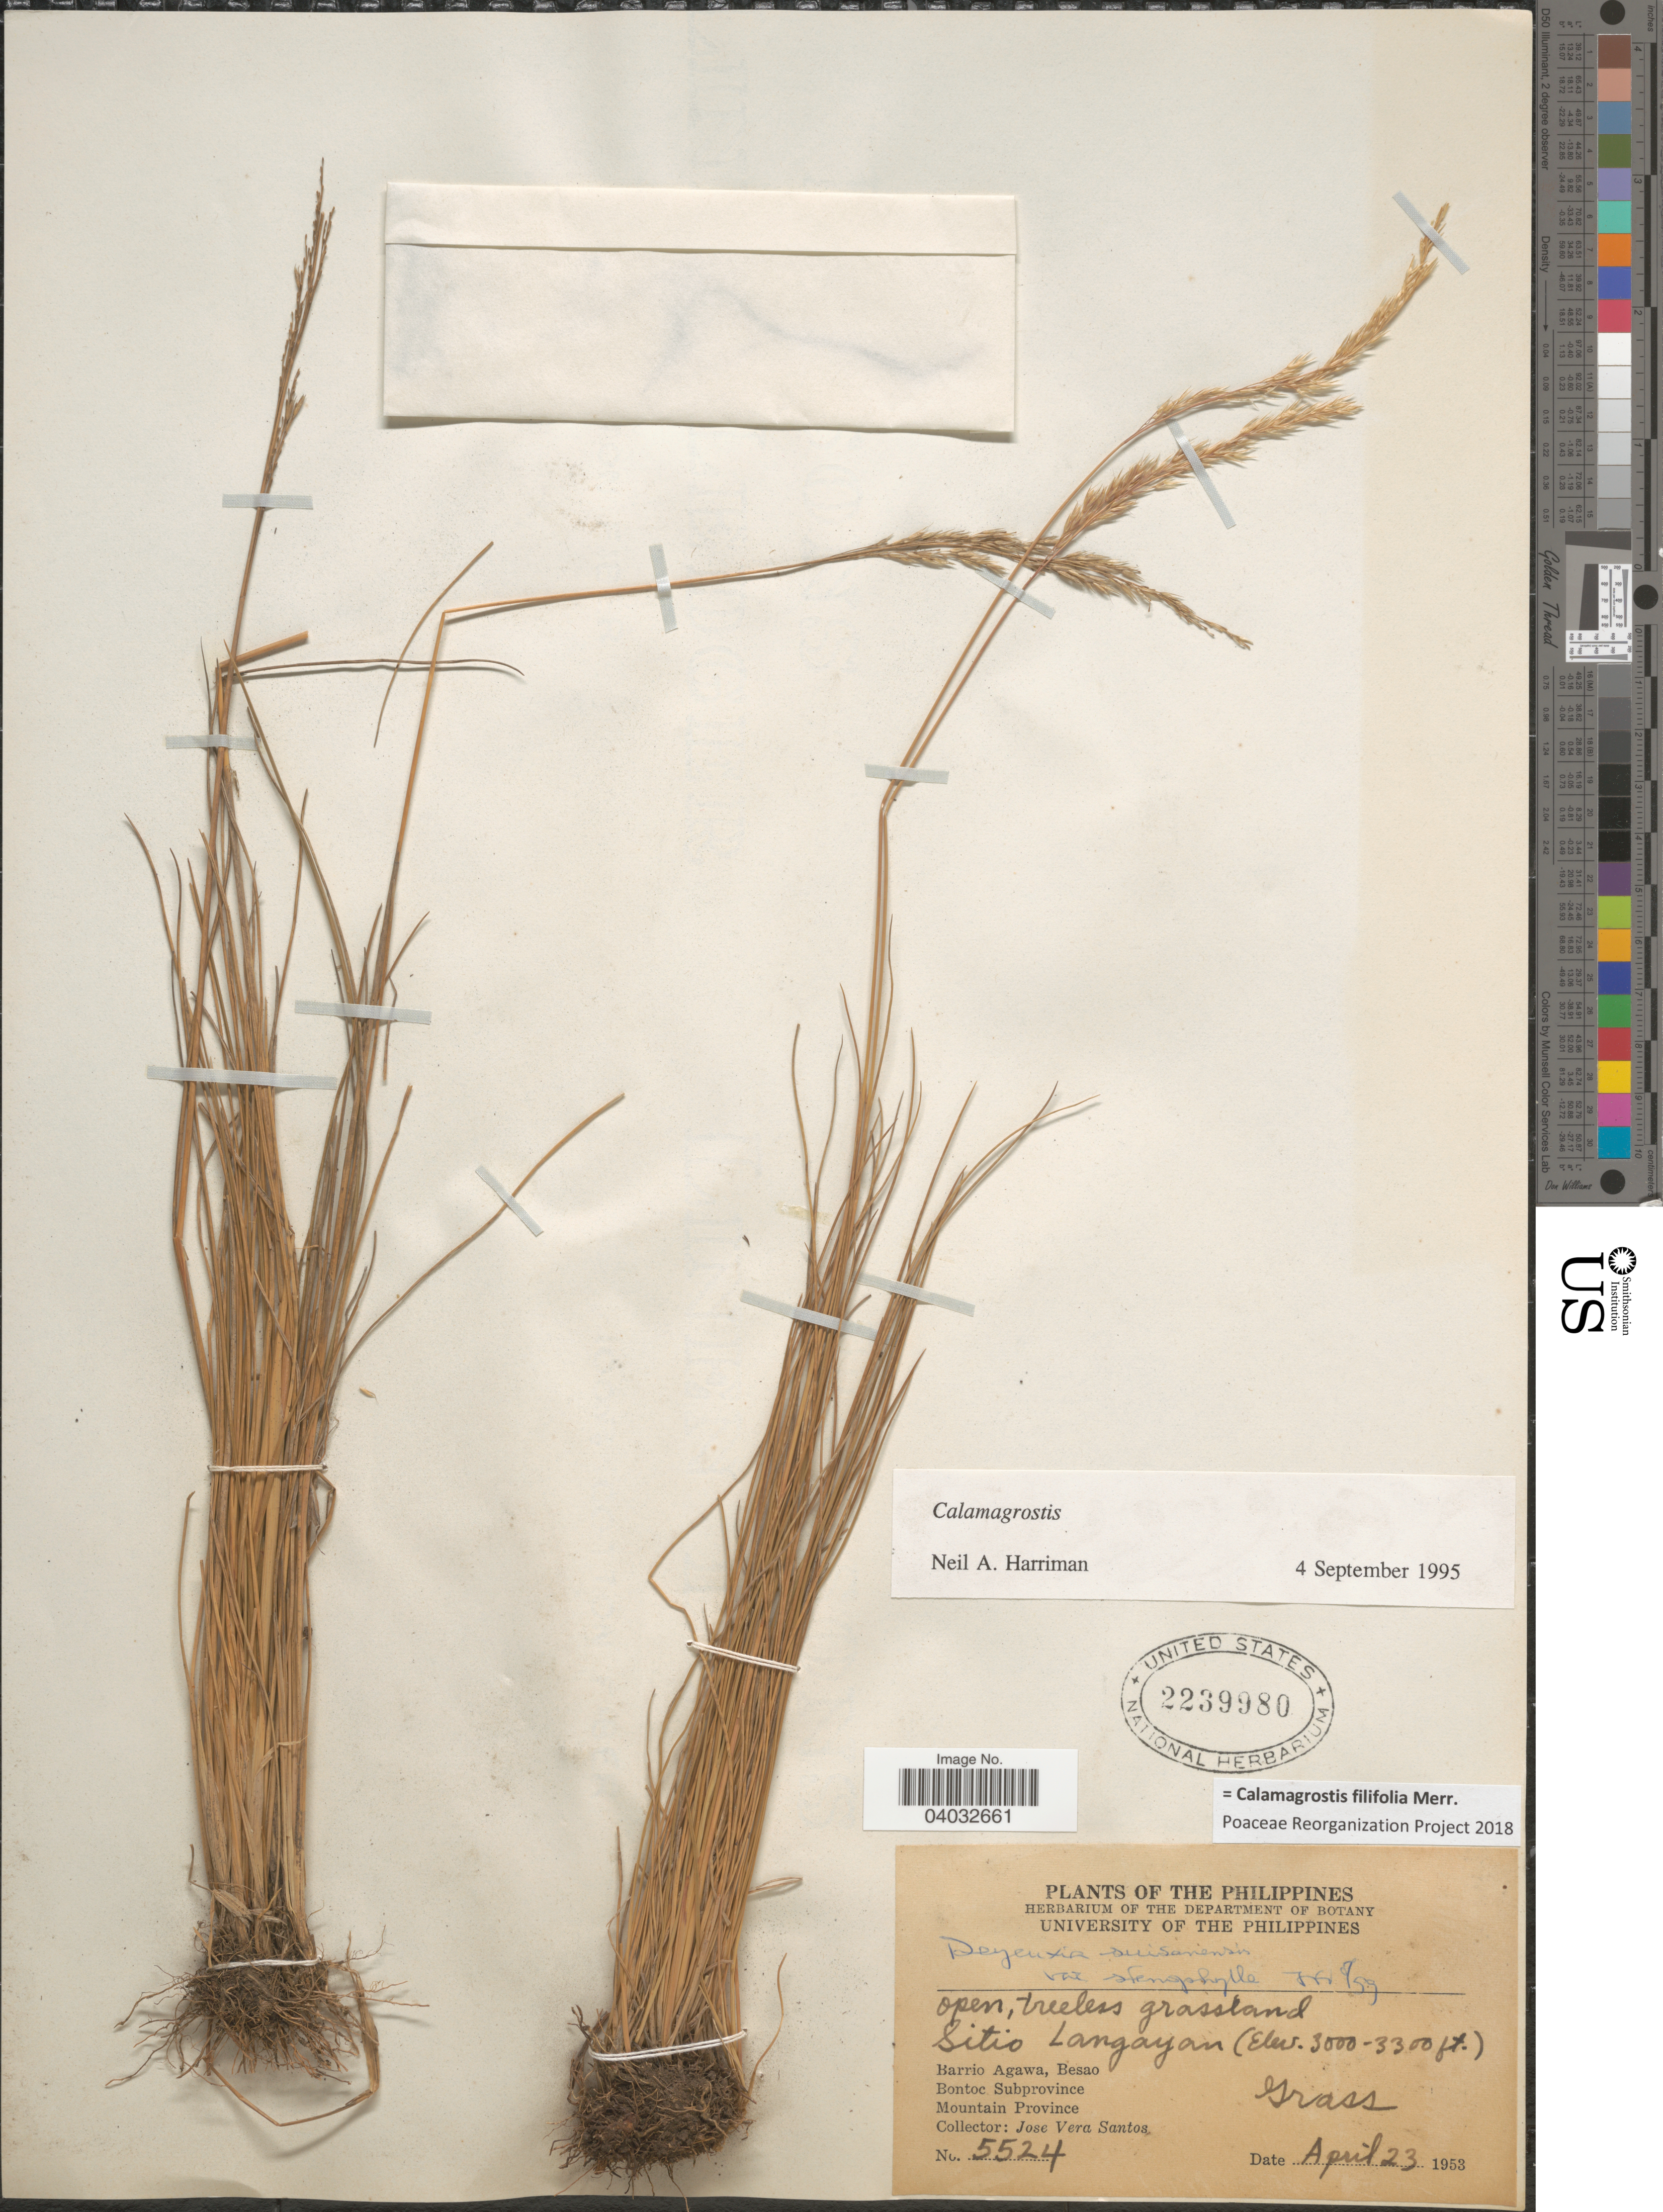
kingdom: Plantae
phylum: Tracheophyta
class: Liliopsida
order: Poales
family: Poaceae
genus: Calamagrostis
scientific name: Calamagrostis filifolia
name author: Merr.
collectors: J. Vera Santos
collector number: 5524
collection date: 1953-04-23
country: Philippines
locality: The Philippines. Sitio Langayan. Barrio Agawa, Besao. Bontoc Subprovince. Mountain Province.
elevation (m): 914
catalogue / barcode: US 2239980